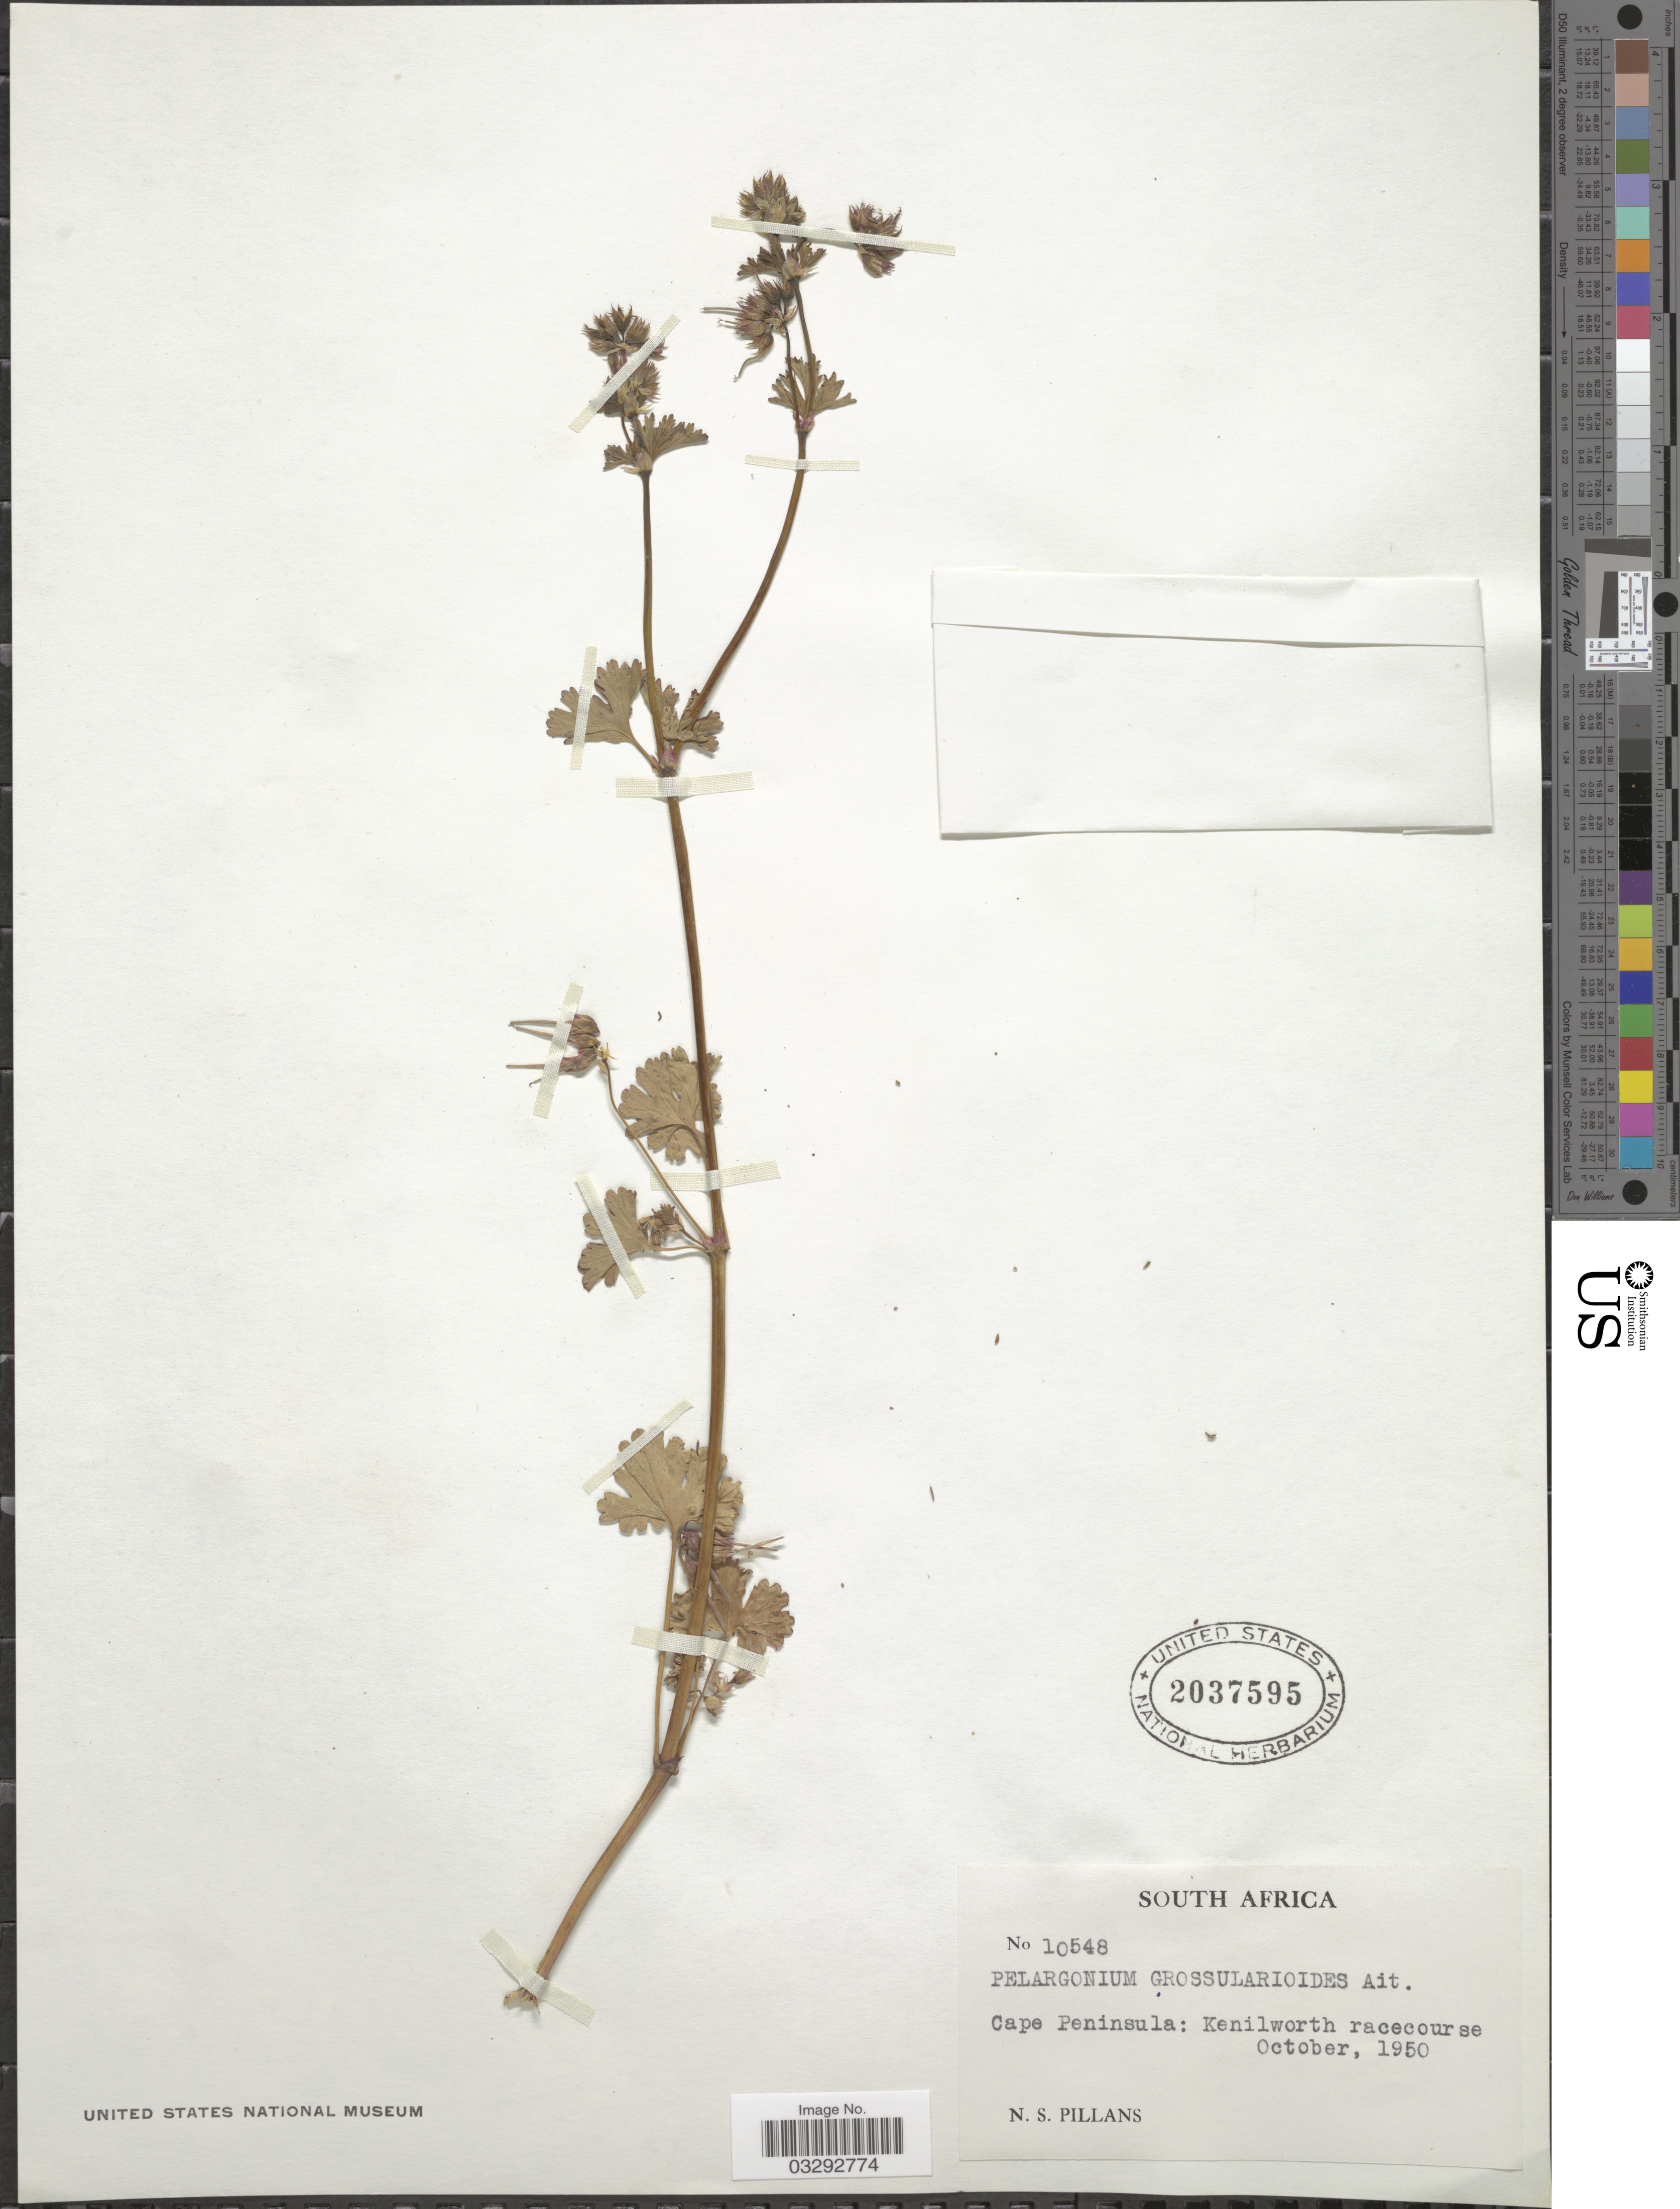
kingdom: Plantae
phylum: Tracheophyta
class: Magnoliopsida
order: Geraniales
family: Geraniaceae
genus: Pelargonium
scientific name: Pelargonium grossularioides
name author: (L.) L'Hér.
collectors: N. S. Pillans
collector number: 10548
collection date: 1950-10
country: South Africa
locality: Cape Peninsula: Kenilworth racecourse.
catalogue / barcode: US 2037595